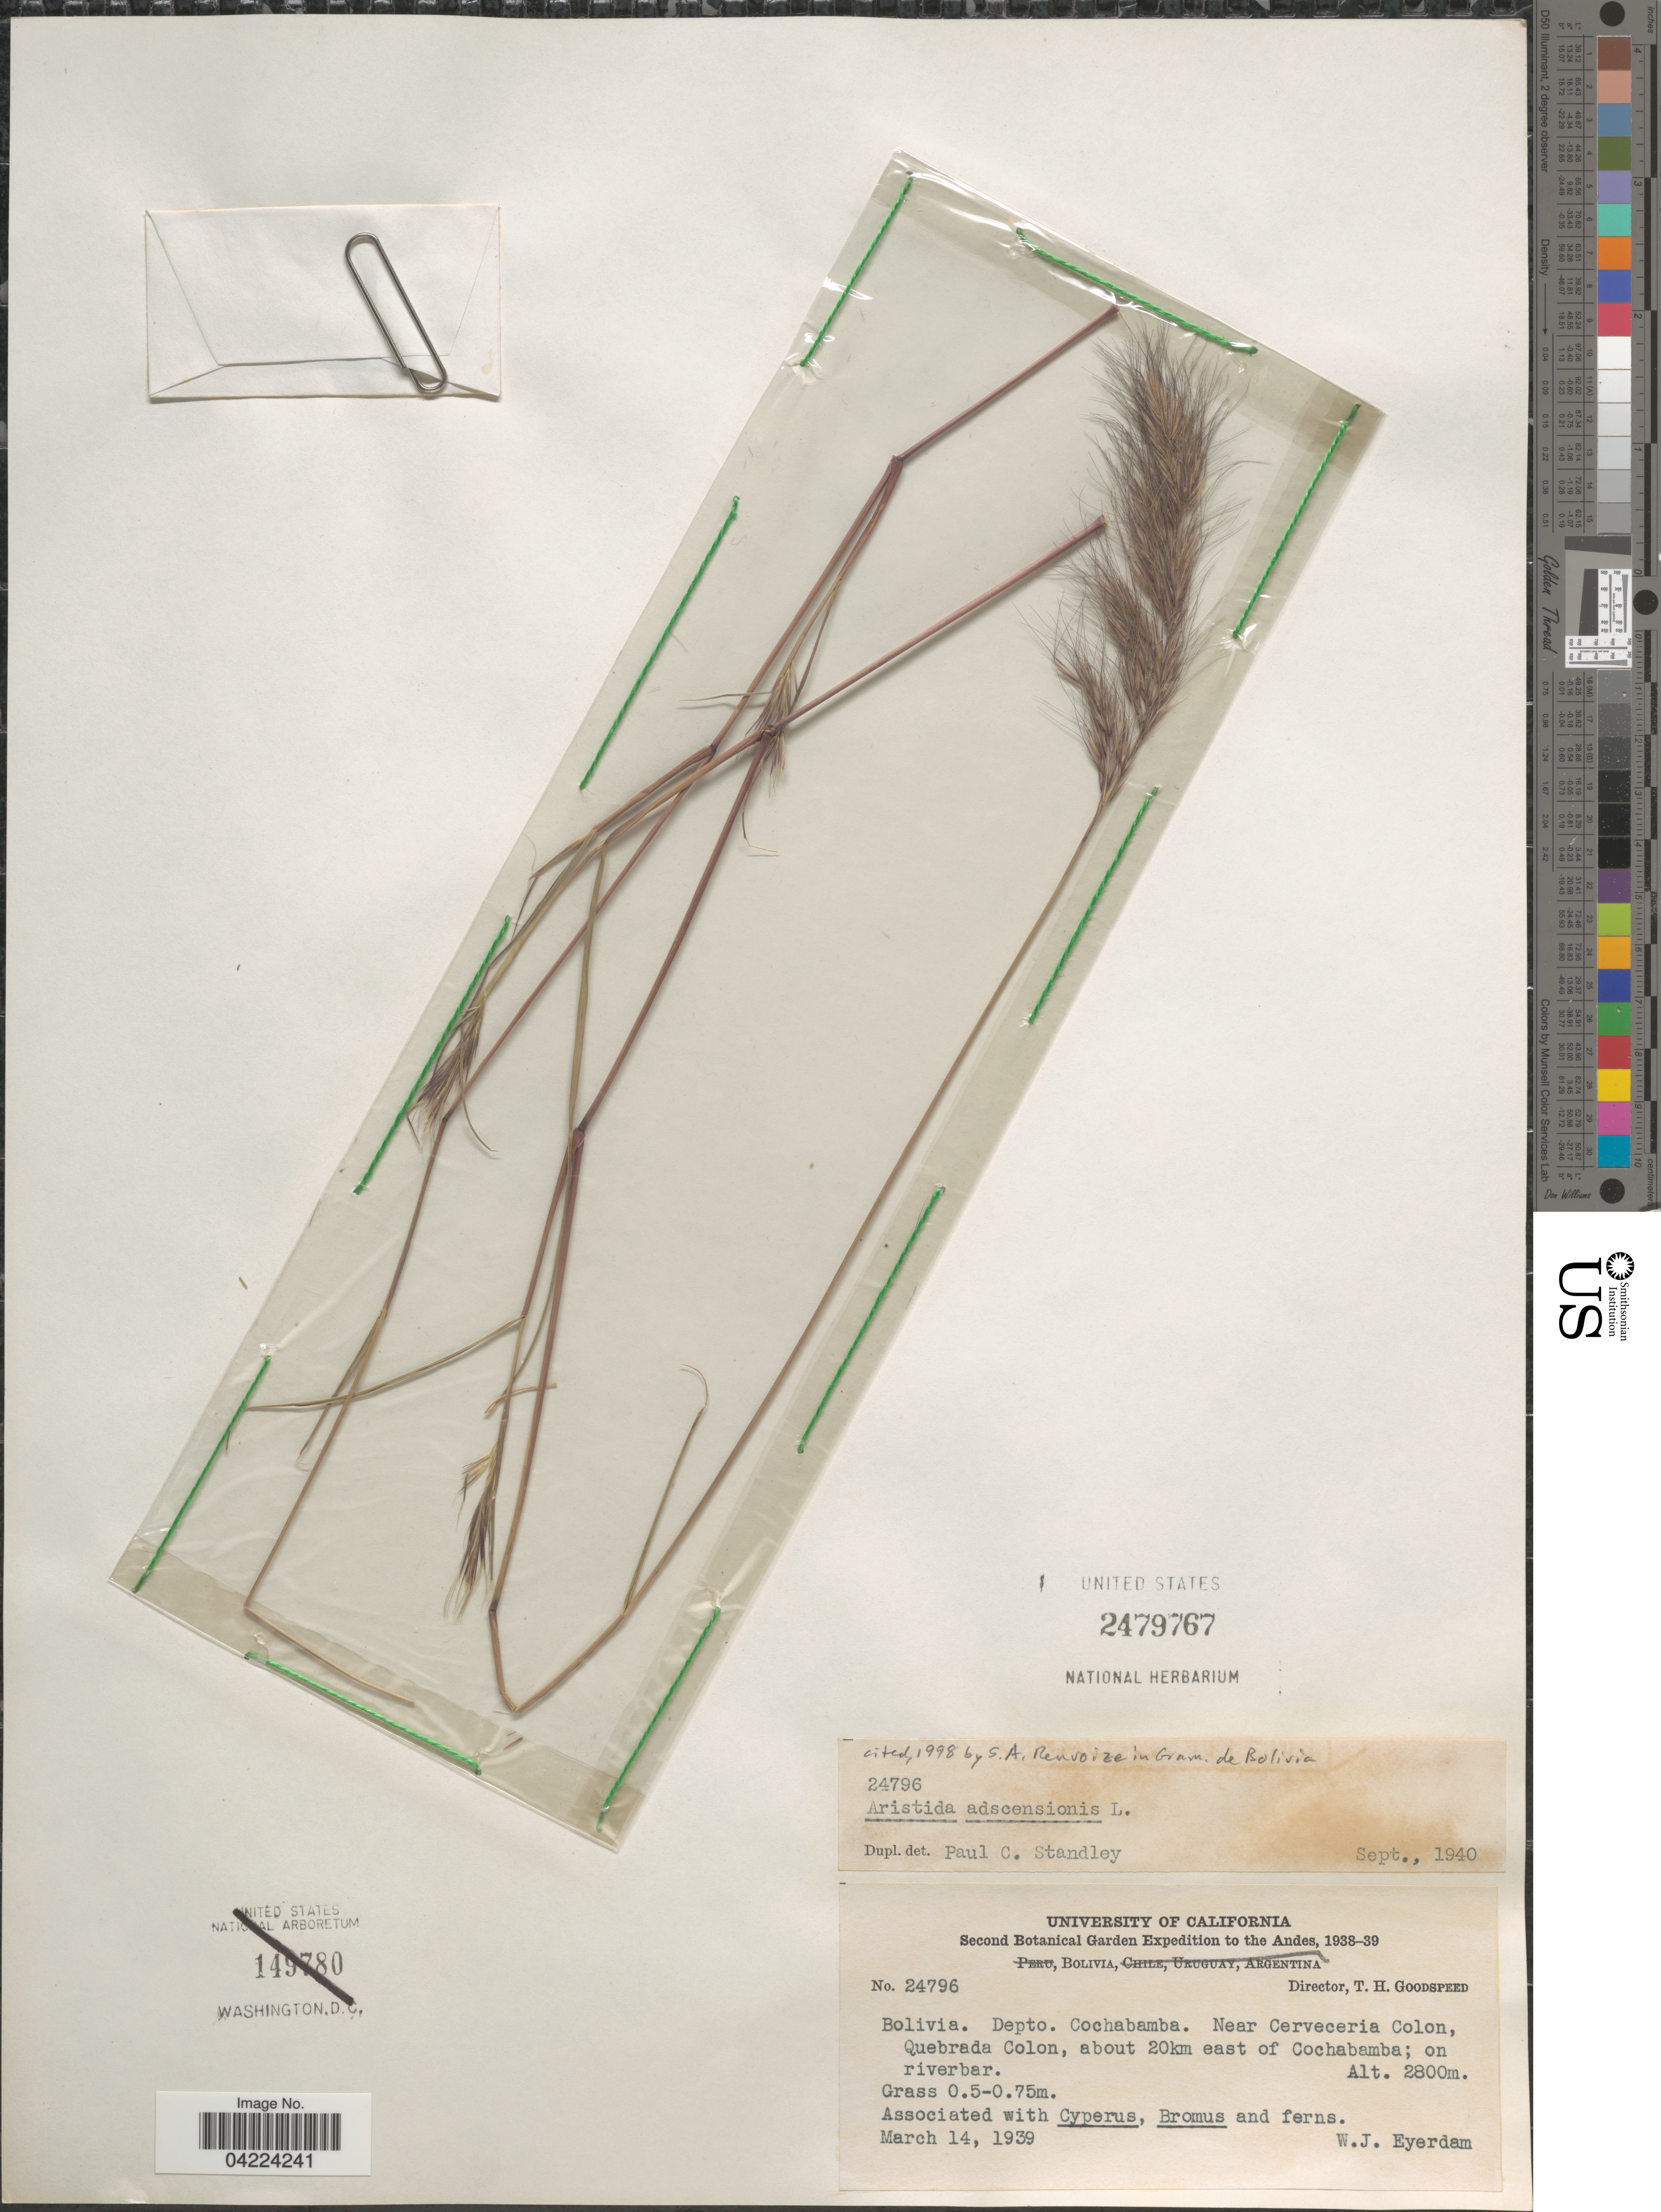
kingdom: Plantae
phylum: Tracheophyta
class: Liliopsida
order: Poales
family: Poaceae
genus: Aristida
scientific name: Aristida adscensionis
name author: L.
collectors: W. J. Eyerdam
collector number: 24796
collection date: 1939-03-14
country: Bolivia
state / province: Cochabamba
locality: Depto. Cochabamba. Near Cerveceria Colon, Quebrada Colon, about 20km east of Cochabamba; on riverbar.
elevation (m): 2800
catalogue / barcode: US 2479767